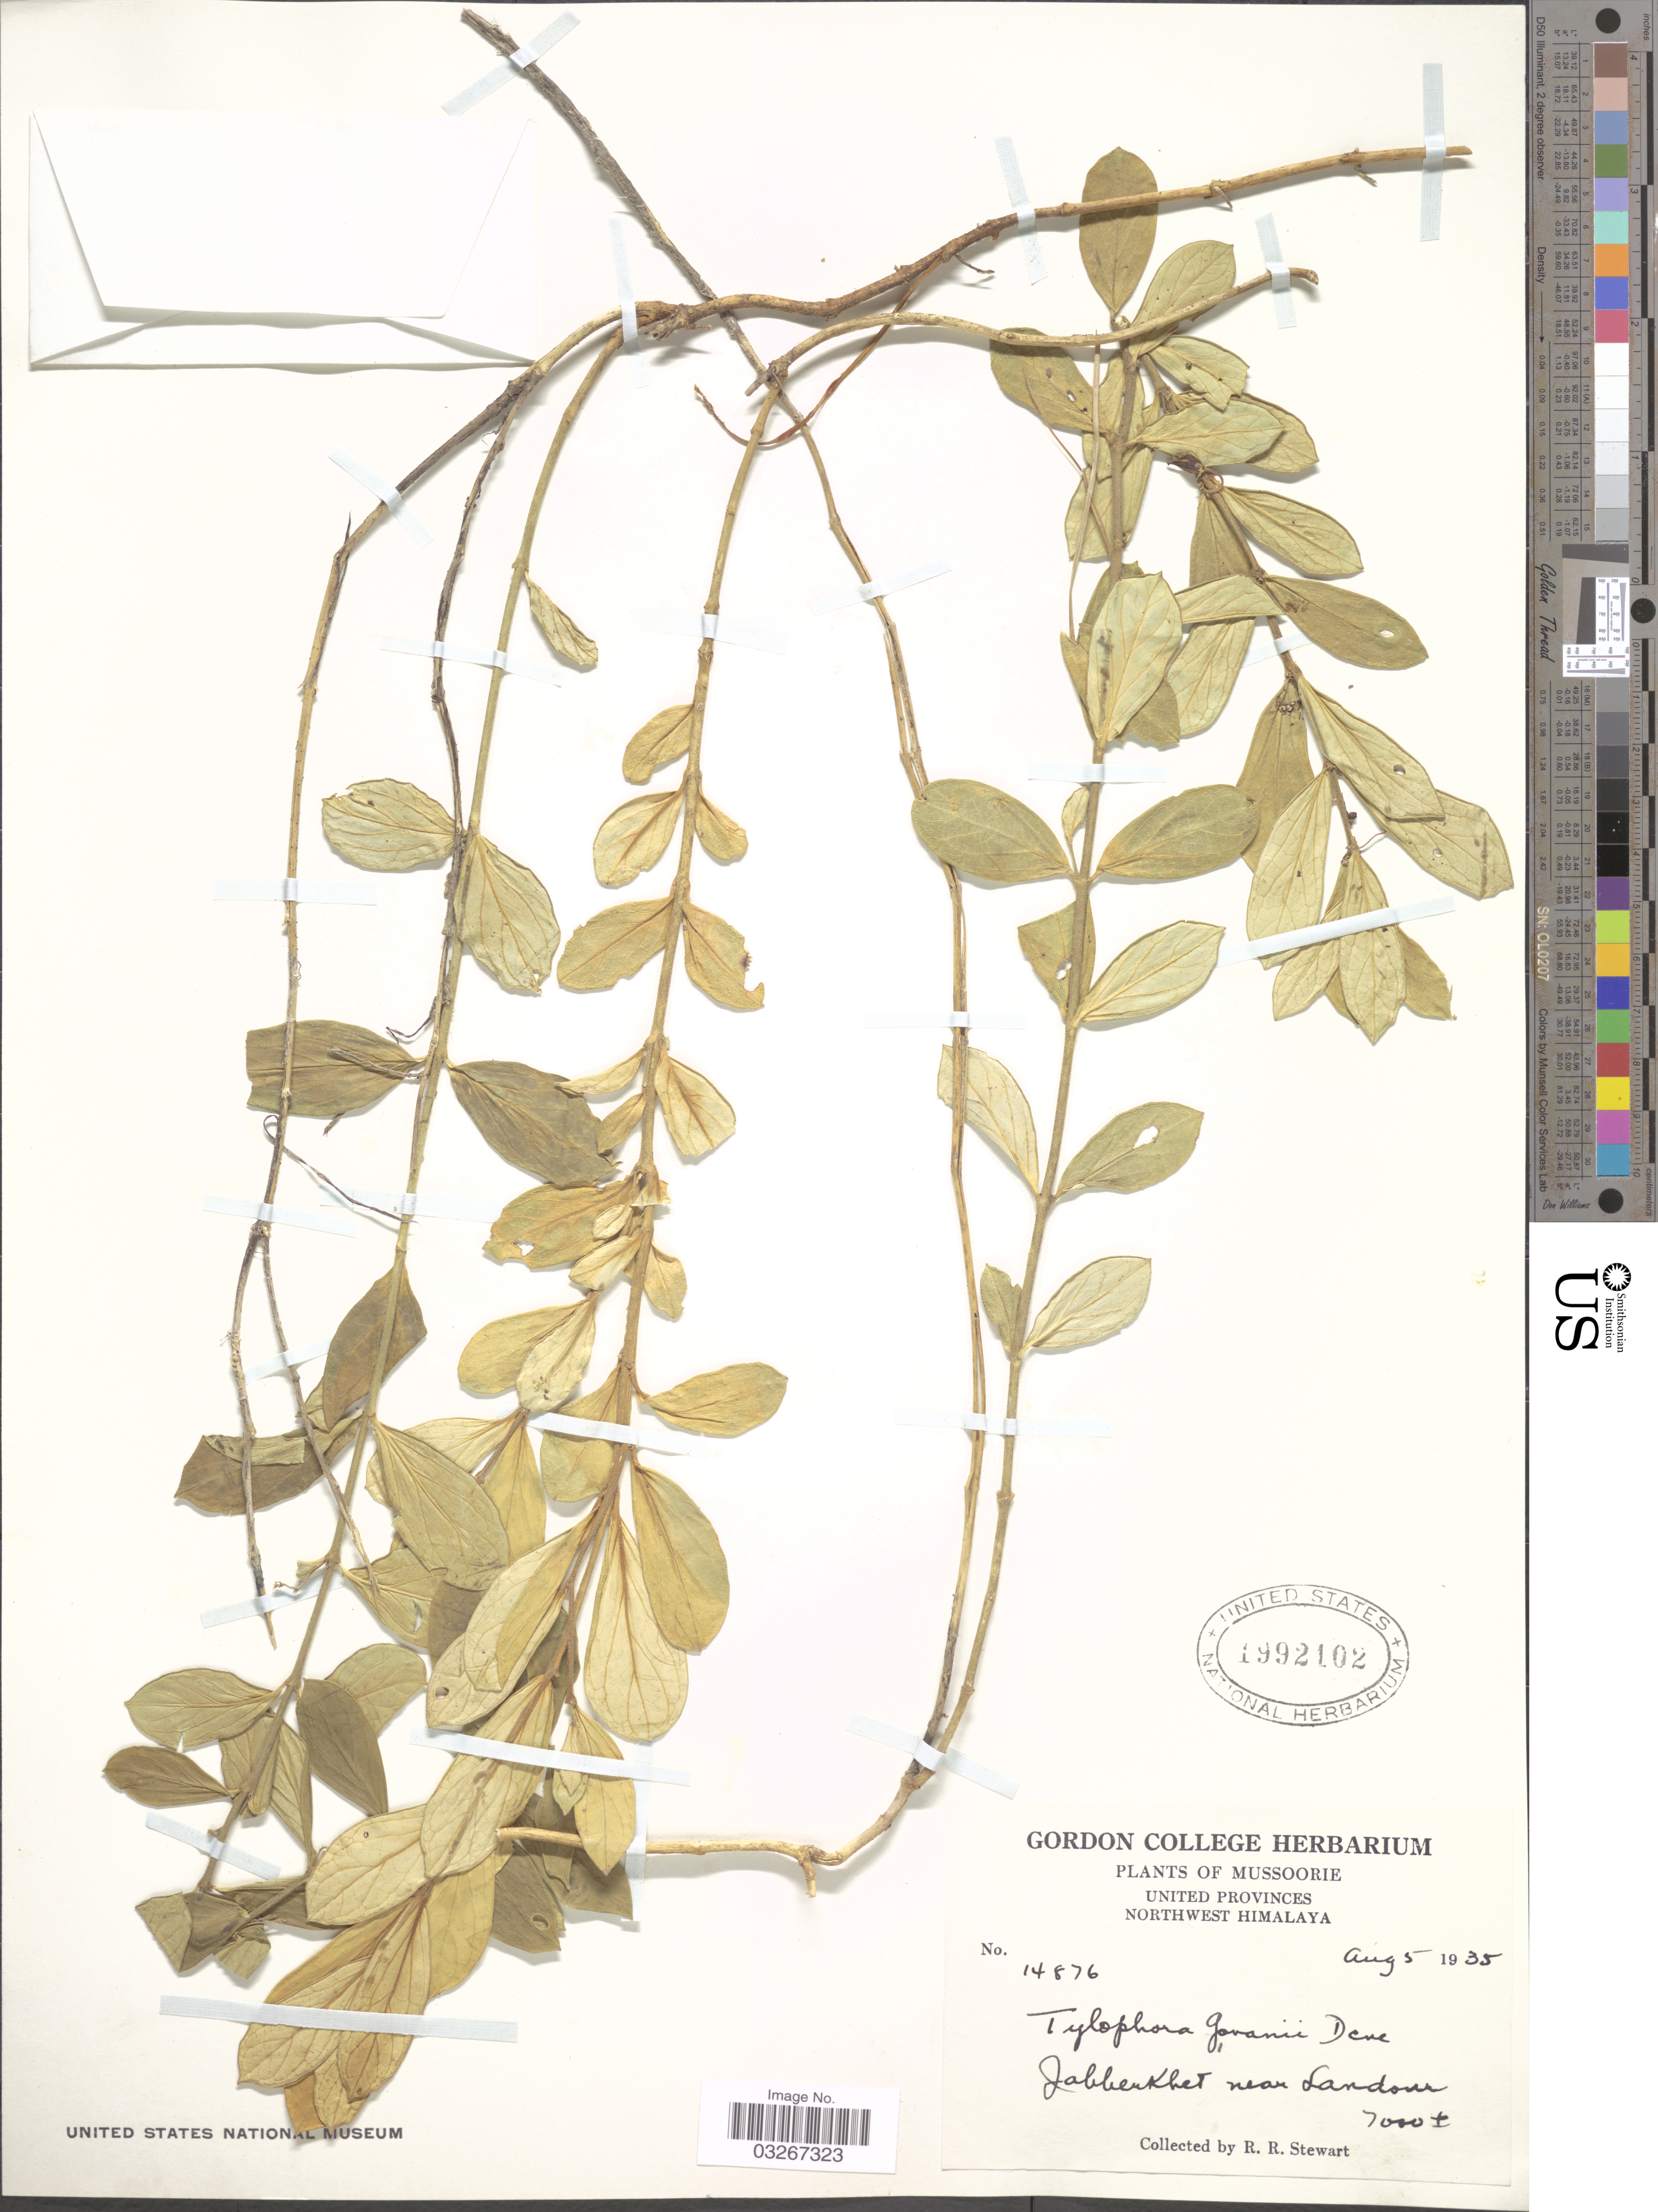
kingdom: Plantae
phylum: Tracheophyta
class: Magnoliopsida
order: Gentianales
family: Apocynaceae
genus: Tylophora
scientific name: Tylophora govanii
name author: (Wight & Arn.) Decne.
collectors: R. Stewart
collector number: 14876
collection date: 1935-08-05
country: India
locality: Mussoorie. United Provinces, Northwest Himalaya, Jabberkhet near Landour.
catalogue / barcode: US 1992102